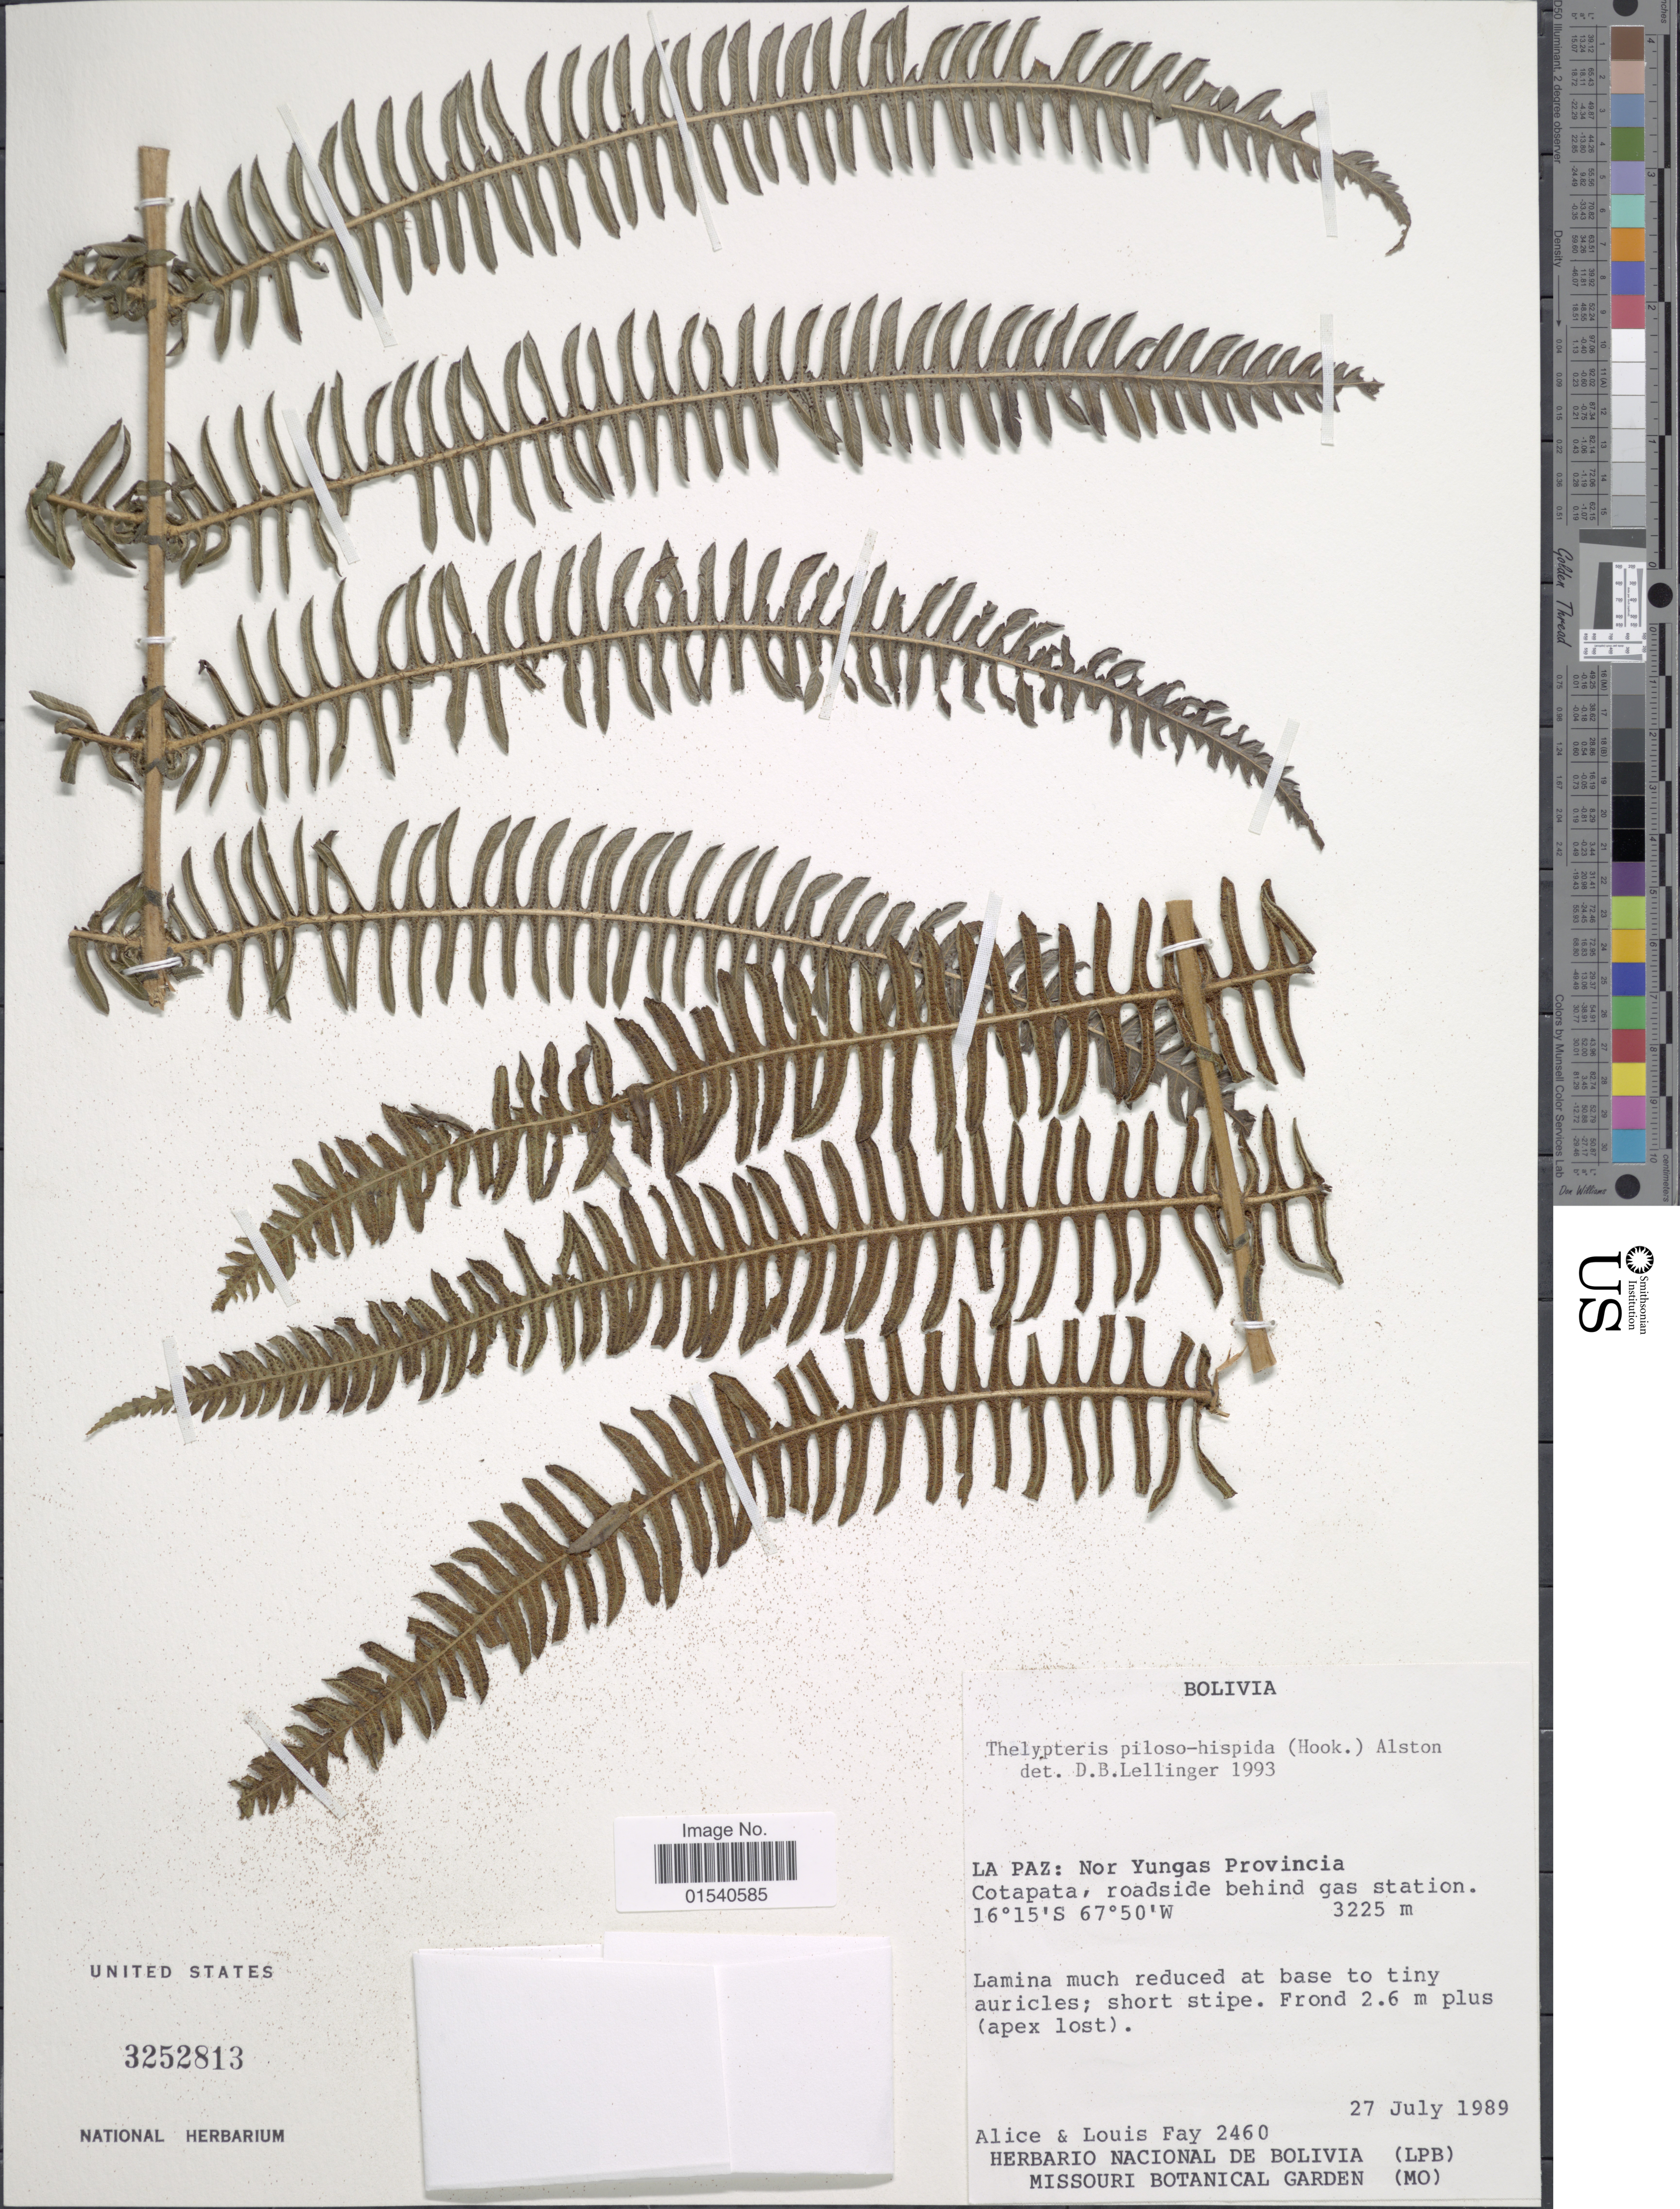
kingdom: Plantae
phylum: Tracheophyta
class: Polypodiopsida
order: Polypodiales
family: Thelypteridaceae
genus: Amauropelta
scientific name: Amauropelta pilosohispida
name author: (Hook.) A.R. Sm.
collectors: A. Fay & L. Fay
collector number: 2460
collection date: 1989-07-27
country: Bolivia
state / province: La Paz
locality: Nor Yungas Province Cotapata, roadside behind gas station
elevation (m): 3225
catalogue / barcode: US 3252813